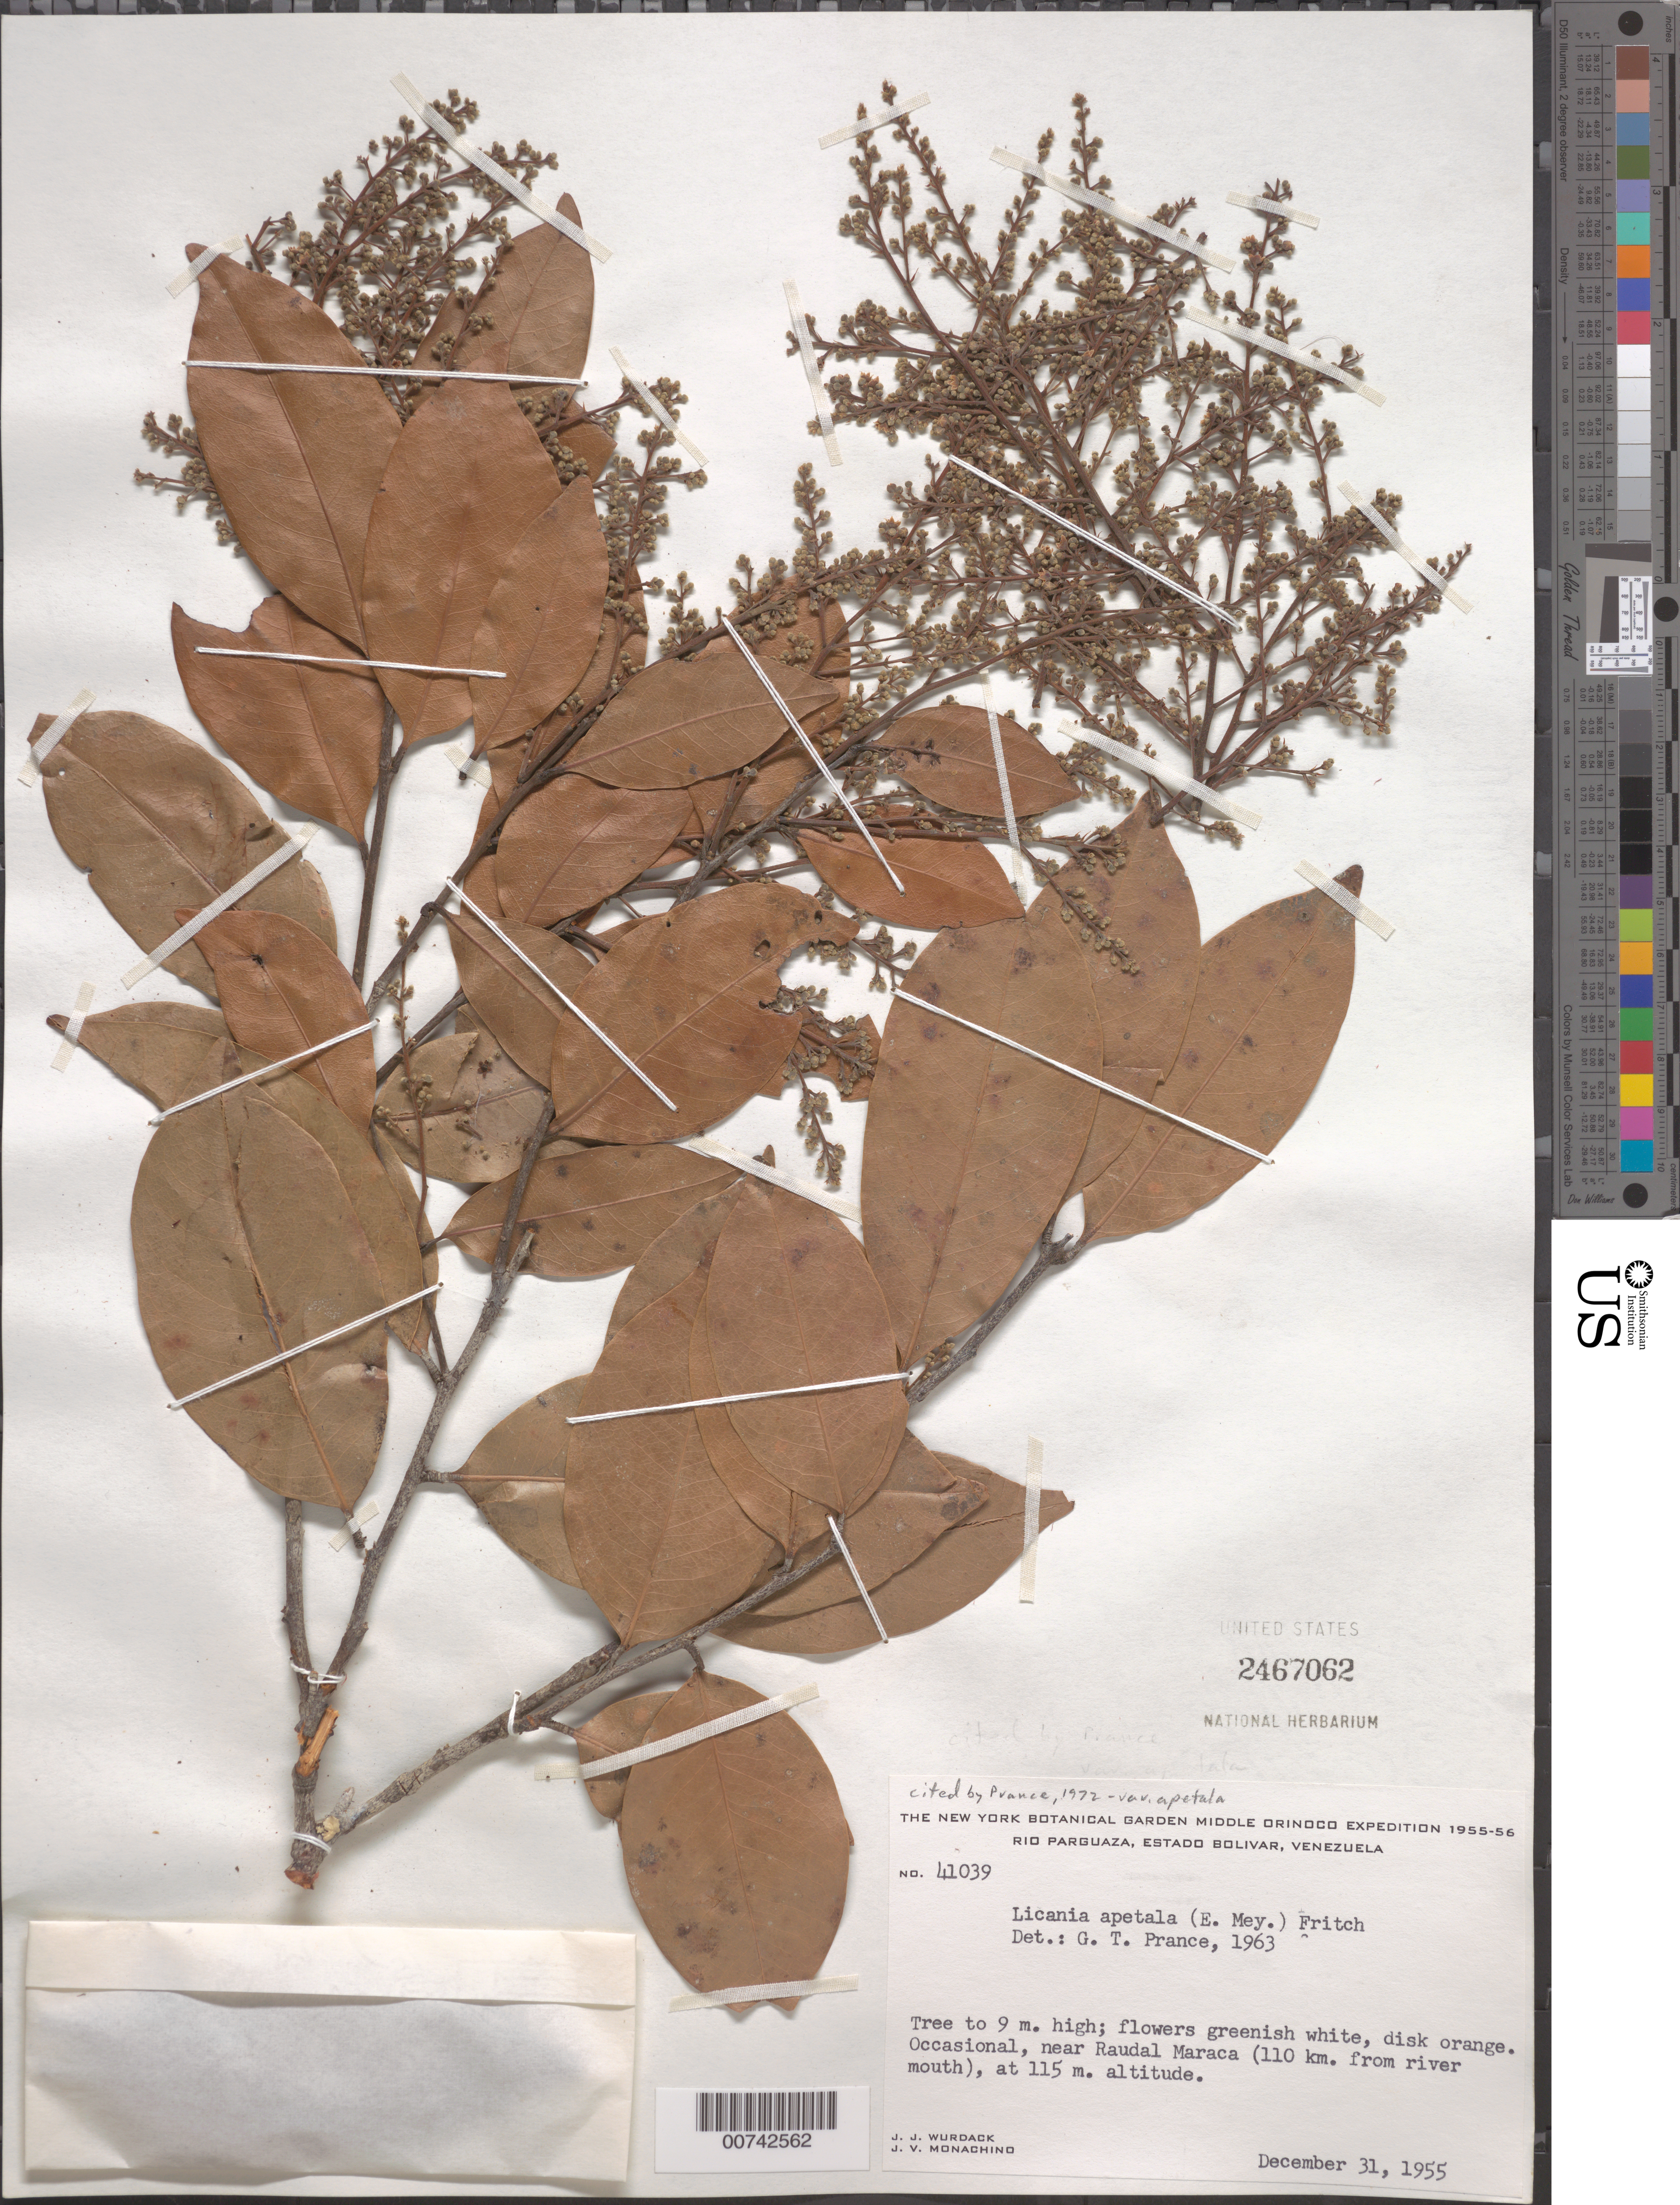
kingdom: Plantae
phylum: Tracheophyta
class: Magnoliopsida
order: Malpighiales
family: Chrysobalanaceae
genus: Leptobalanus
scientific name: Leptobalanus apetalus var. apetalus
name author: (E. Mey.) Sothers & Prance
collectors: J. J. Wurdack & J. V. Monachino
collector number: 41039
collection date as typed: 31-Dec-55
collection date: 1955-12-31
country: Venezuela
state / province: Bolívar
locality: Río Parguaza, Raudal Maraca, 110 river km from river mouth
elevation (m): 115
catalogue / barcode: US 2467062